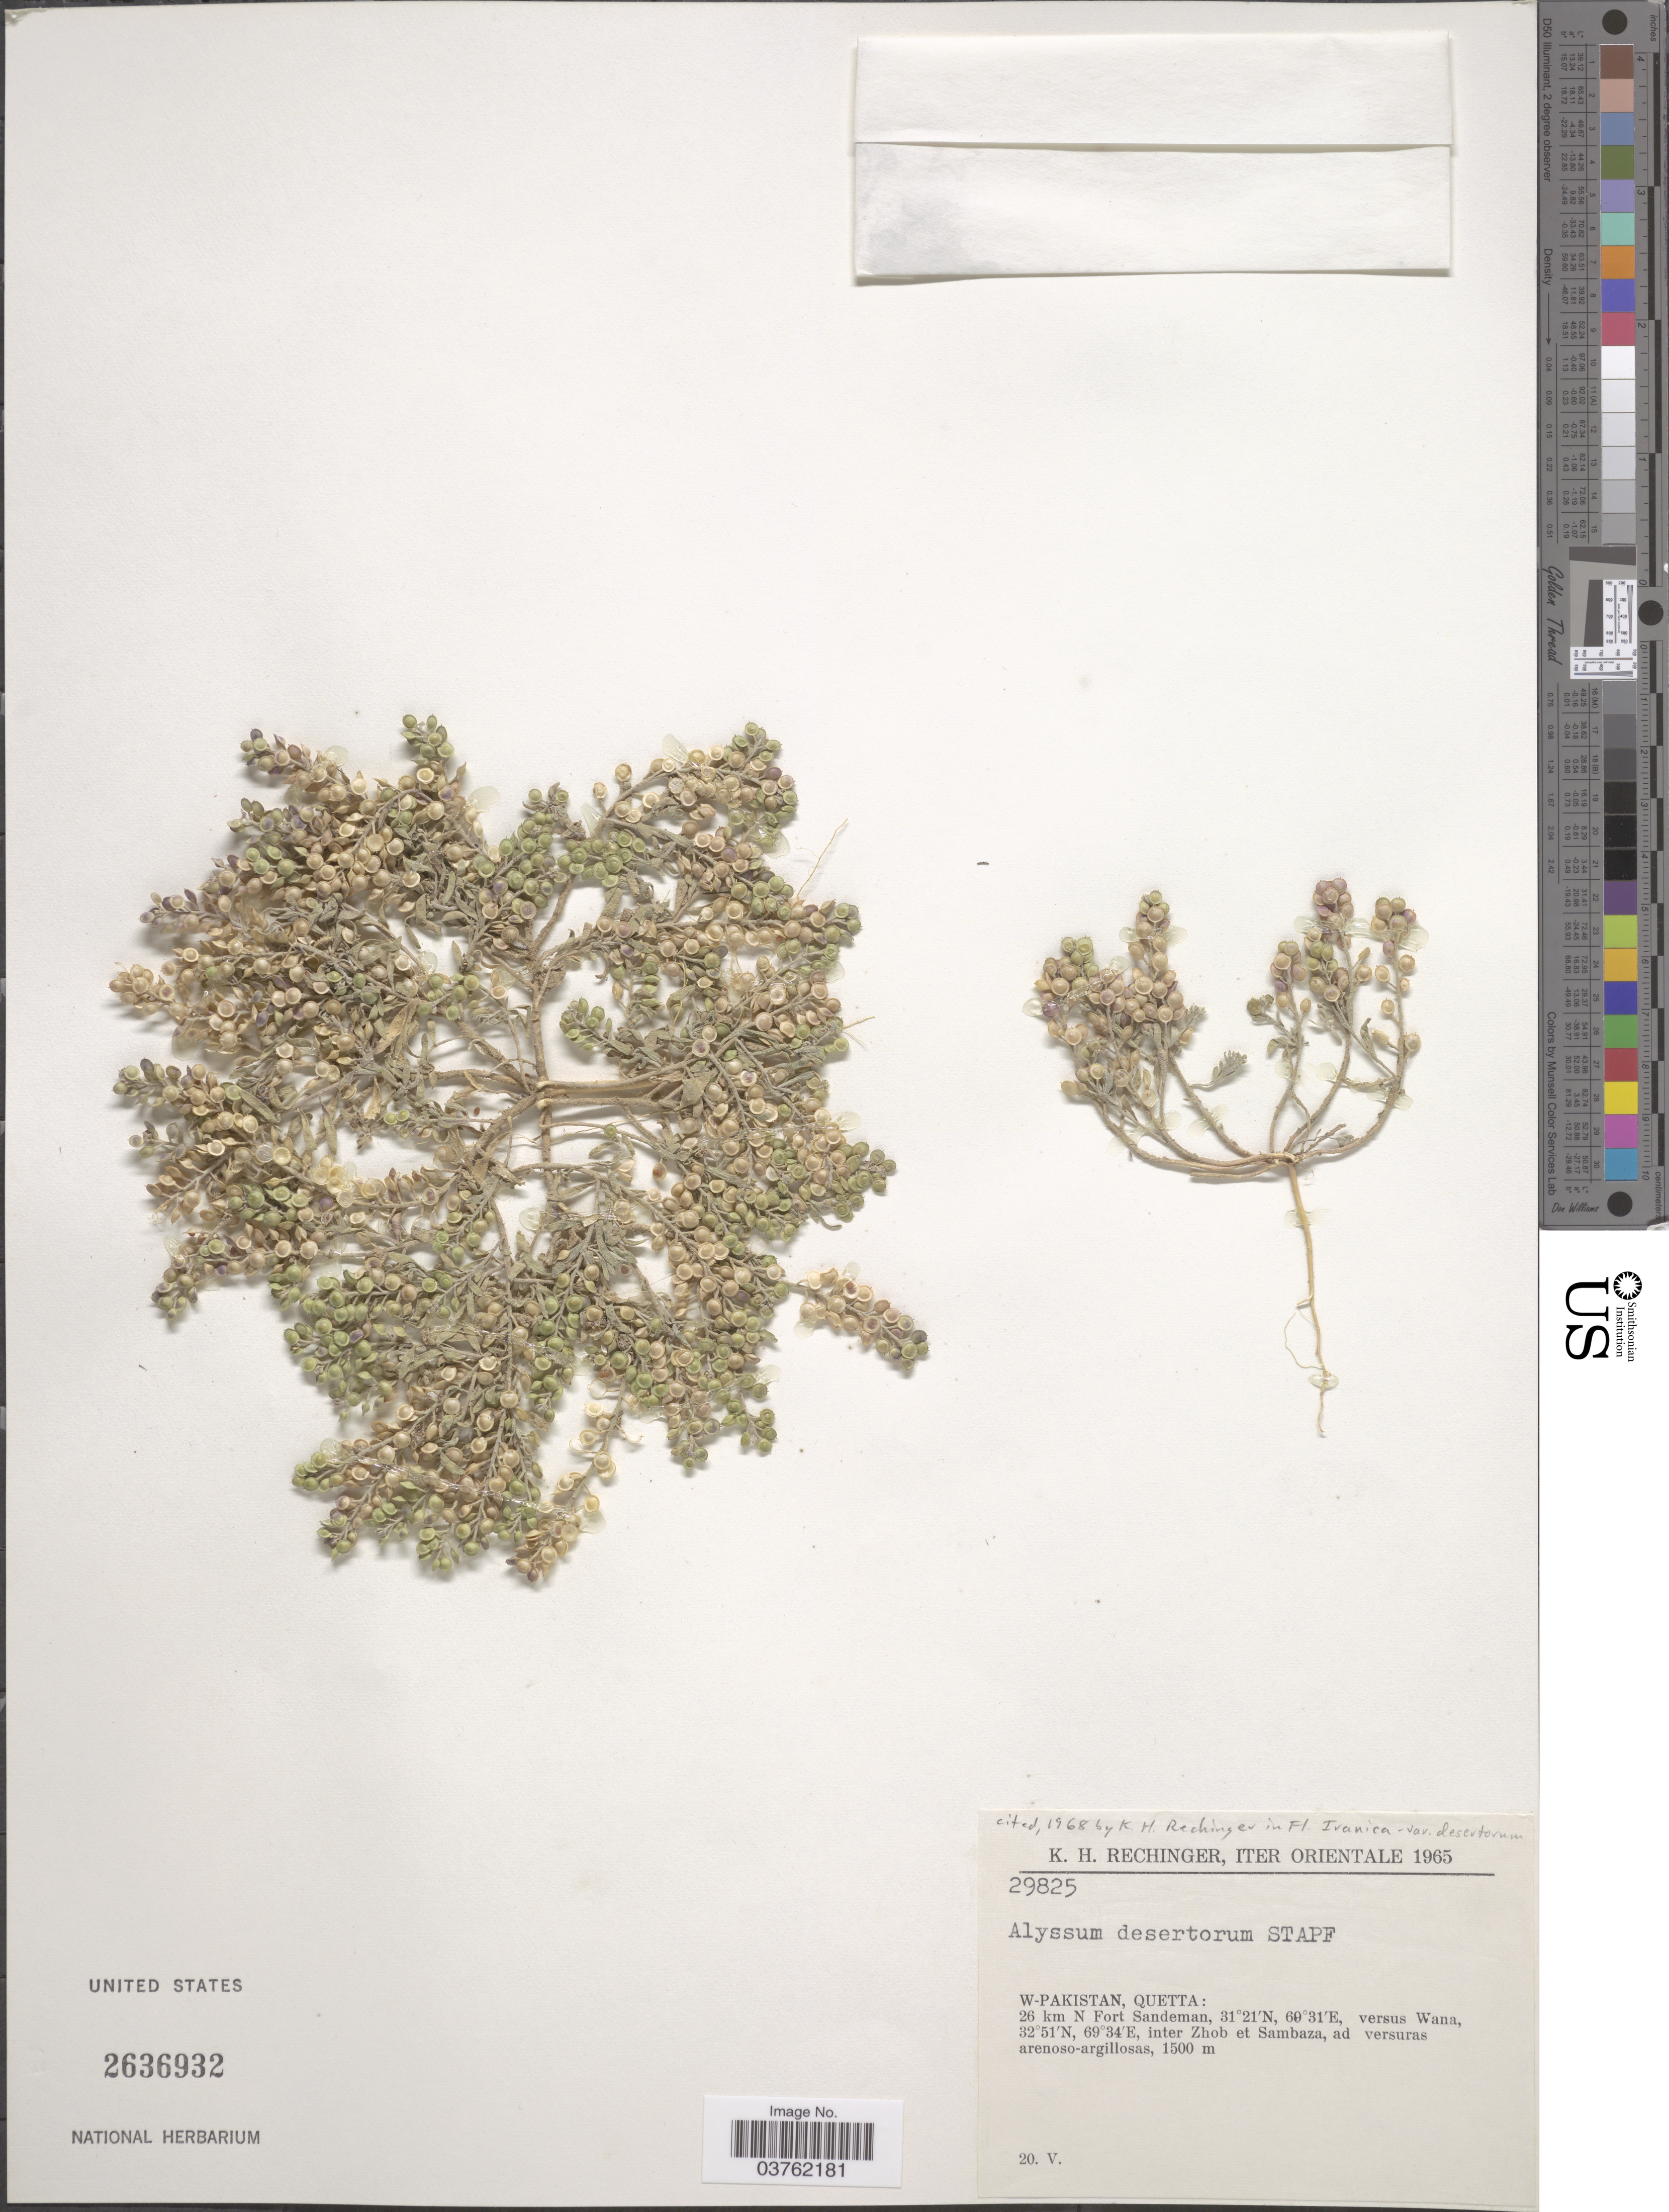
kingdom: Plantae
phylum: Tracheophyta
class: Magnoliopsida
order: Brassicales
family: Brassicaceae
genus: Alyssum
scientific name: Alyssum desertorum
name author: Stapf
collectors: K. H. Rechinger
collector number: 29825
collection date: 1965-05-20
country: Pakistan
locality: Iter Orientale. W-Pakistan, Quetta: 26 km N Fort Sandeman, versus Wana, inter Zhob et Sambaza, ad versuras arenoso-argillosas.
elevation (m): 1500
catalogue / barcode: US 2636932